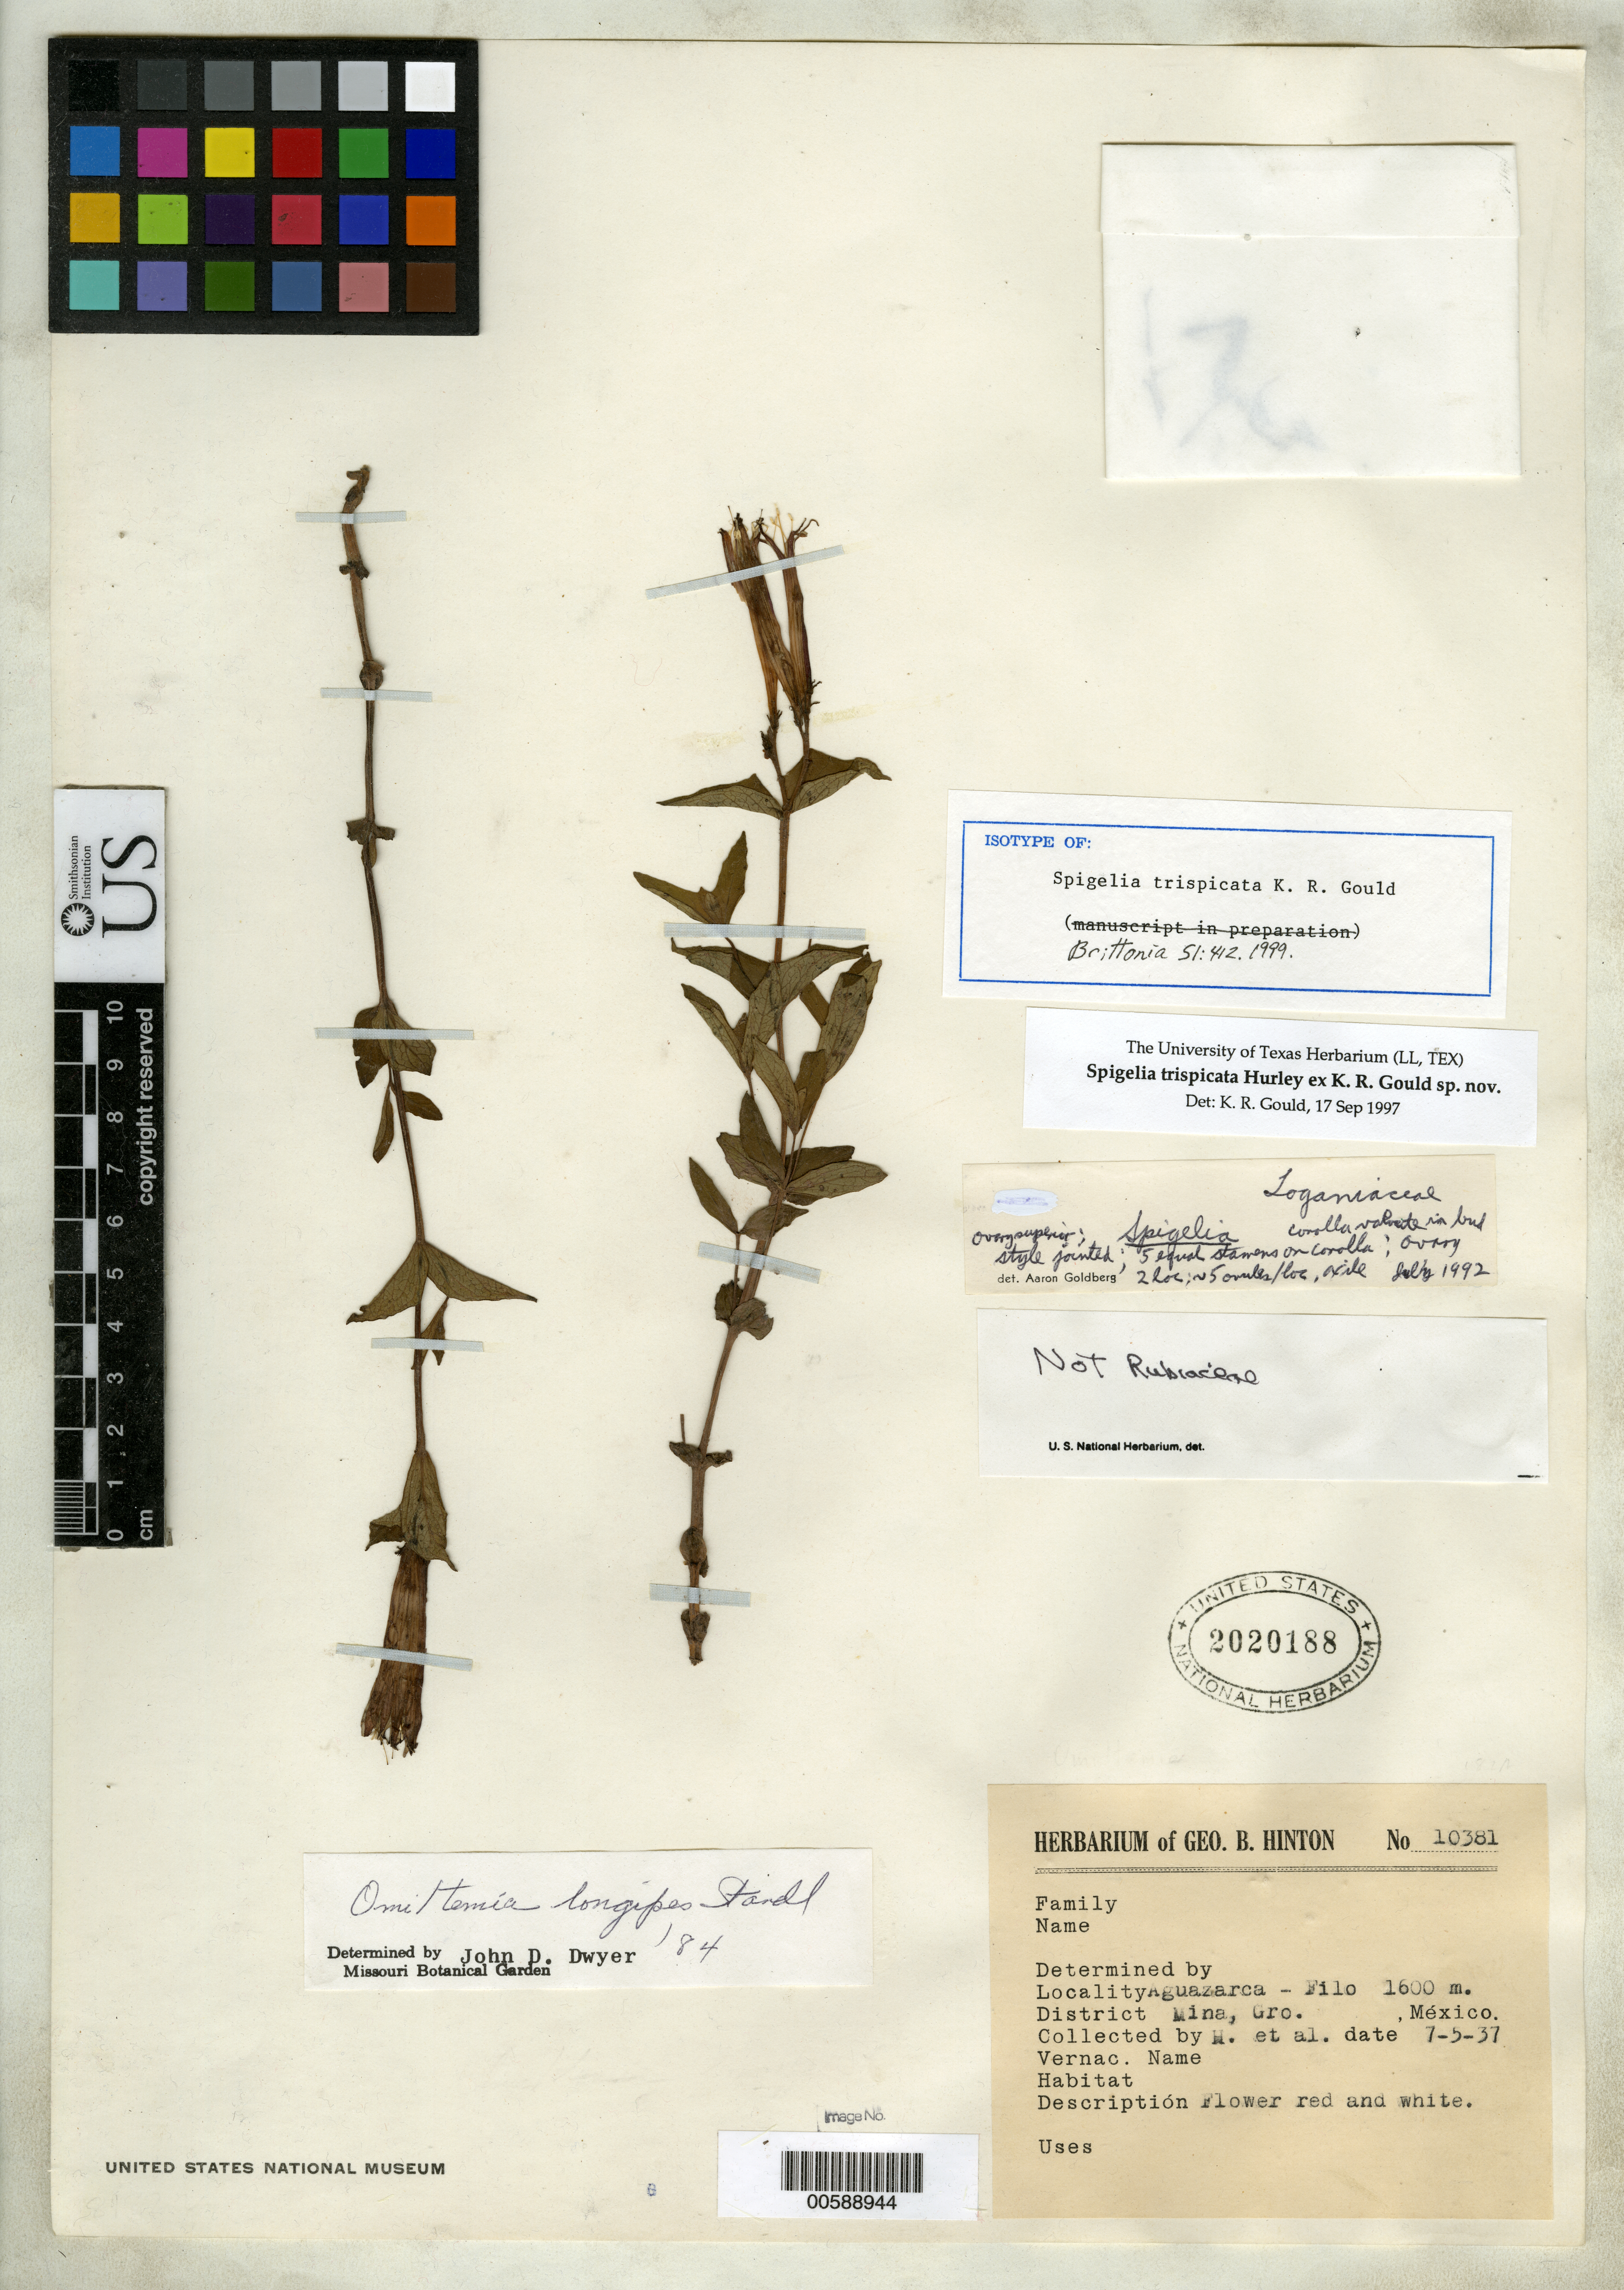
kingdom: Plantae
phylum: Tracheophyta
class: Magnoliopsida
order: Gentianales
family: Loganiaceae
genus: Spigelia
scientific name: Spigelia trispicata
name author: H. Hurley ex K. R. Gould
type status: Isotype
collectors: G. B. Hinton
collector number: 10381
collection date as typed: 07 May 1937 or 05 Jul 1937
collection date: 1937-05-07 or 1937-07-05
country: Mexico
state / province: Guerrero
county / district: Mina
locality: Aguazarca - Filo.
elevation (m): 1600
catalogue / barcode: US 2020188